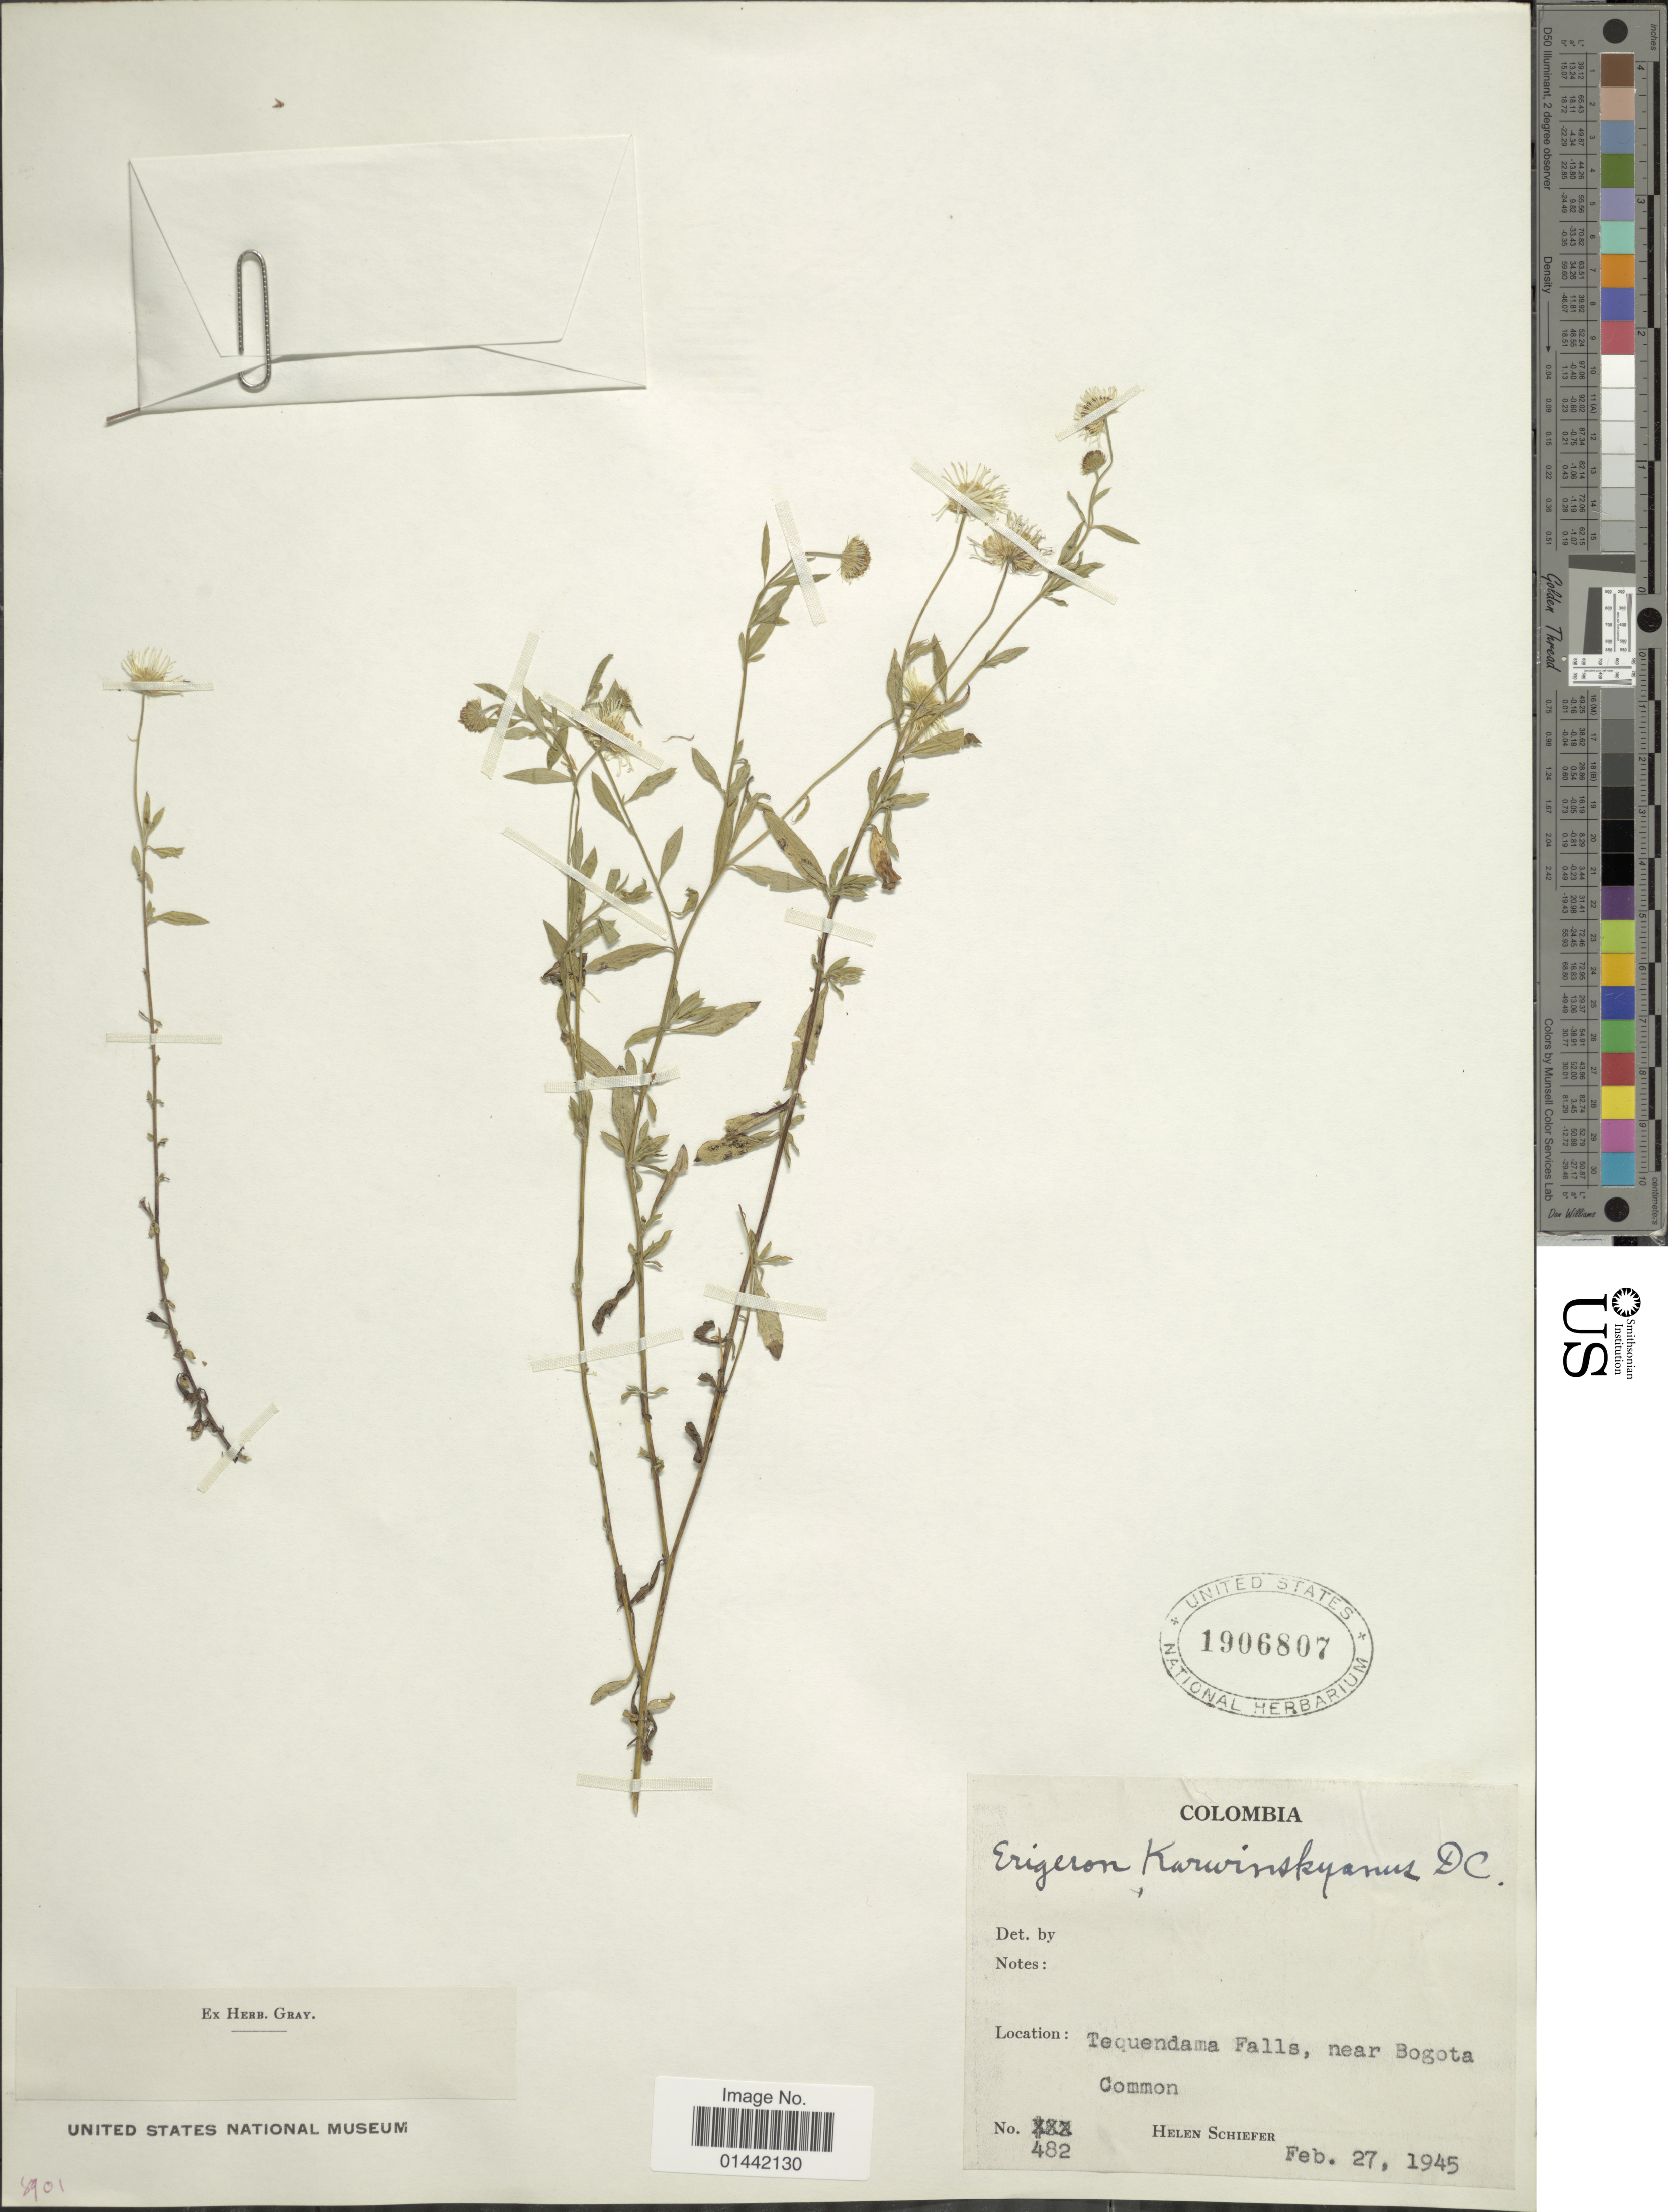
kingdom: Plantae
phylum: Tracheophyta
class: Magnoliopsida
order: Asterales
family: Asteraceae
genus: Erigeron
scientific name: Erigeron karvinskianus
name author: DC.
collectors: H. Schiefer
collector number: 482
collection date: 1945-02-27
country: Colombia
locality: Tequendama Falls, near Bogota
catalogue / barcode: US 1906807